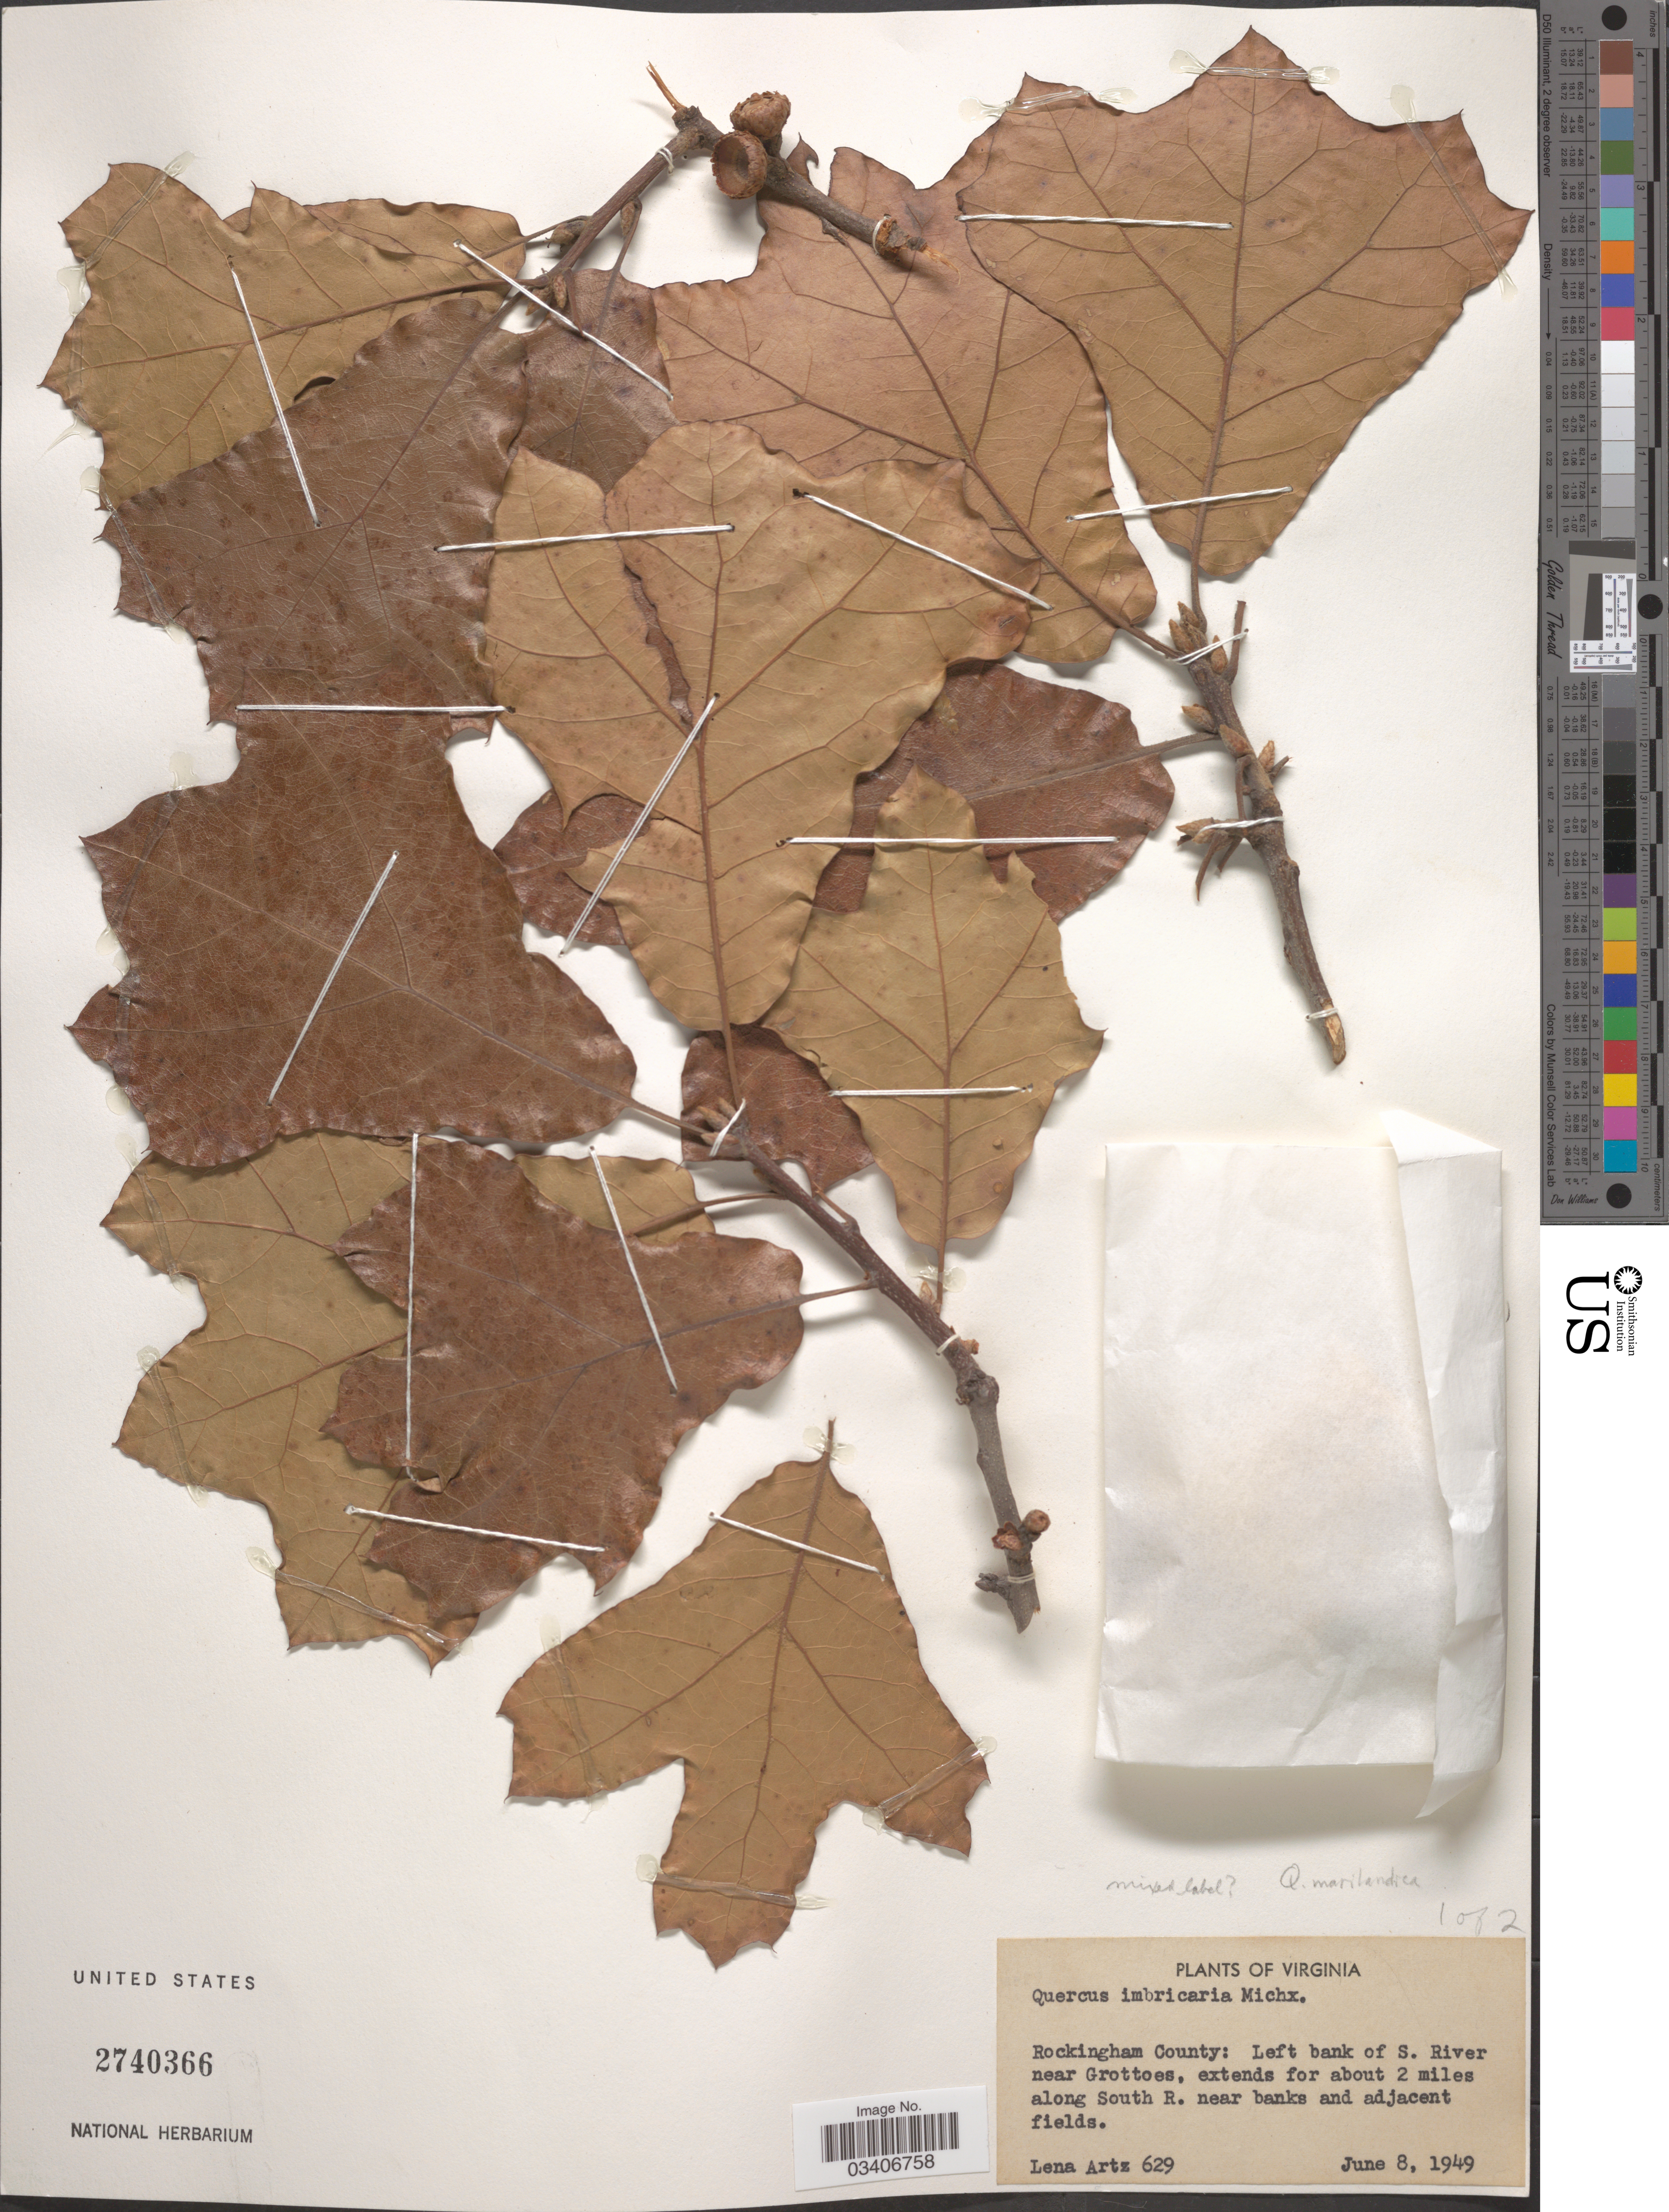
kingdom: Plantae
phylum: Tracheophyta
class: Magnoliopsida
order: Fagales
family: Fagaceae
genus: Quercus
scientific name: Quercus marilandica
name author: (L.) Münchh.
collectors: L. Artz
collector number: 629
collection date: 1949-06-08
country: United States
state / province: Virginia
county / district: Rockingham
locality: Rockingham County: Left bank of S. River near Grottoes, extends for about 2 miles along South R. near banks of adjacent fields.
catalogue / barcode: US 2740366